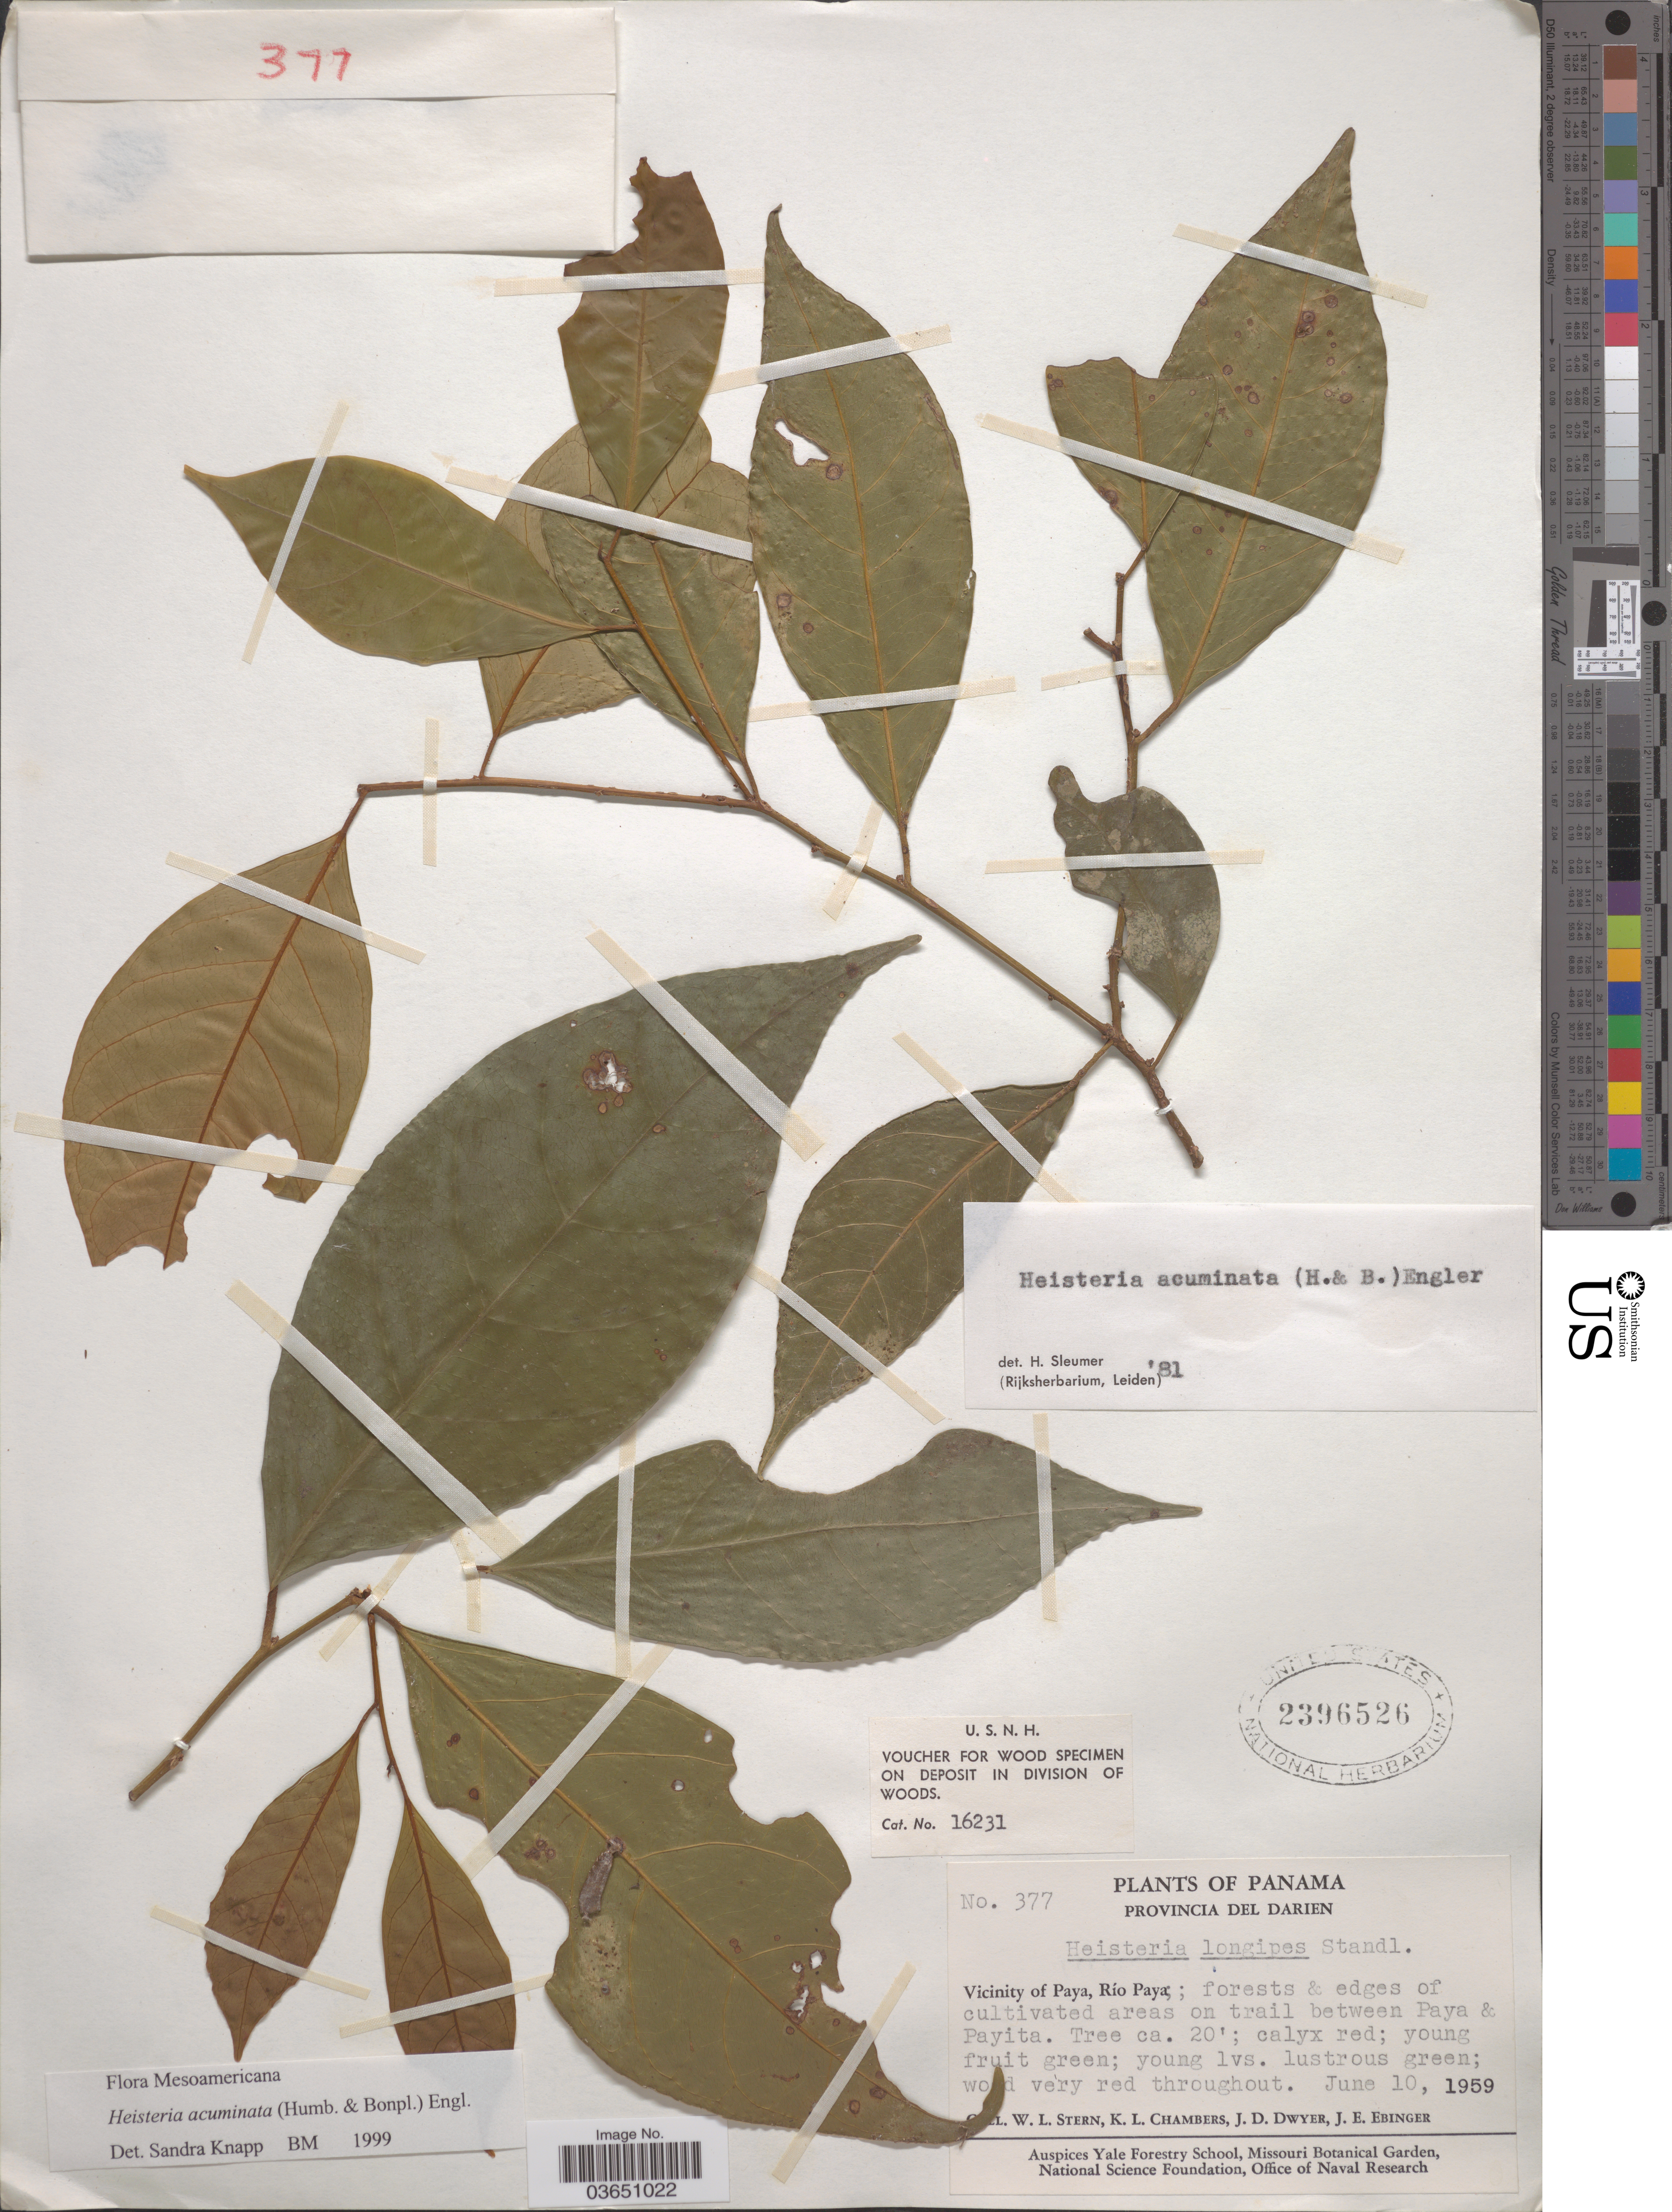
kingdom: Plantae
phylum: Tracheophyta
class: Magnoliopsida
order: Santalales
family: Erythropalaceae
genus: Heisteria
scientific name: Heisteria acuminata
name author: (Humb. & Bonpl.) Engl.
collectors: W. L. Stern, K. Chambers, J. D. Dwyer & J. Ebinger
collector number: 377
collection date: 1959-06-10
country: Panama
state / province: Darién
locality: Vicinity of Paya; Río Paya; forests & edges of cultivated areas on trail between Paya & Payita.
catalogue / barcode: US 2396526